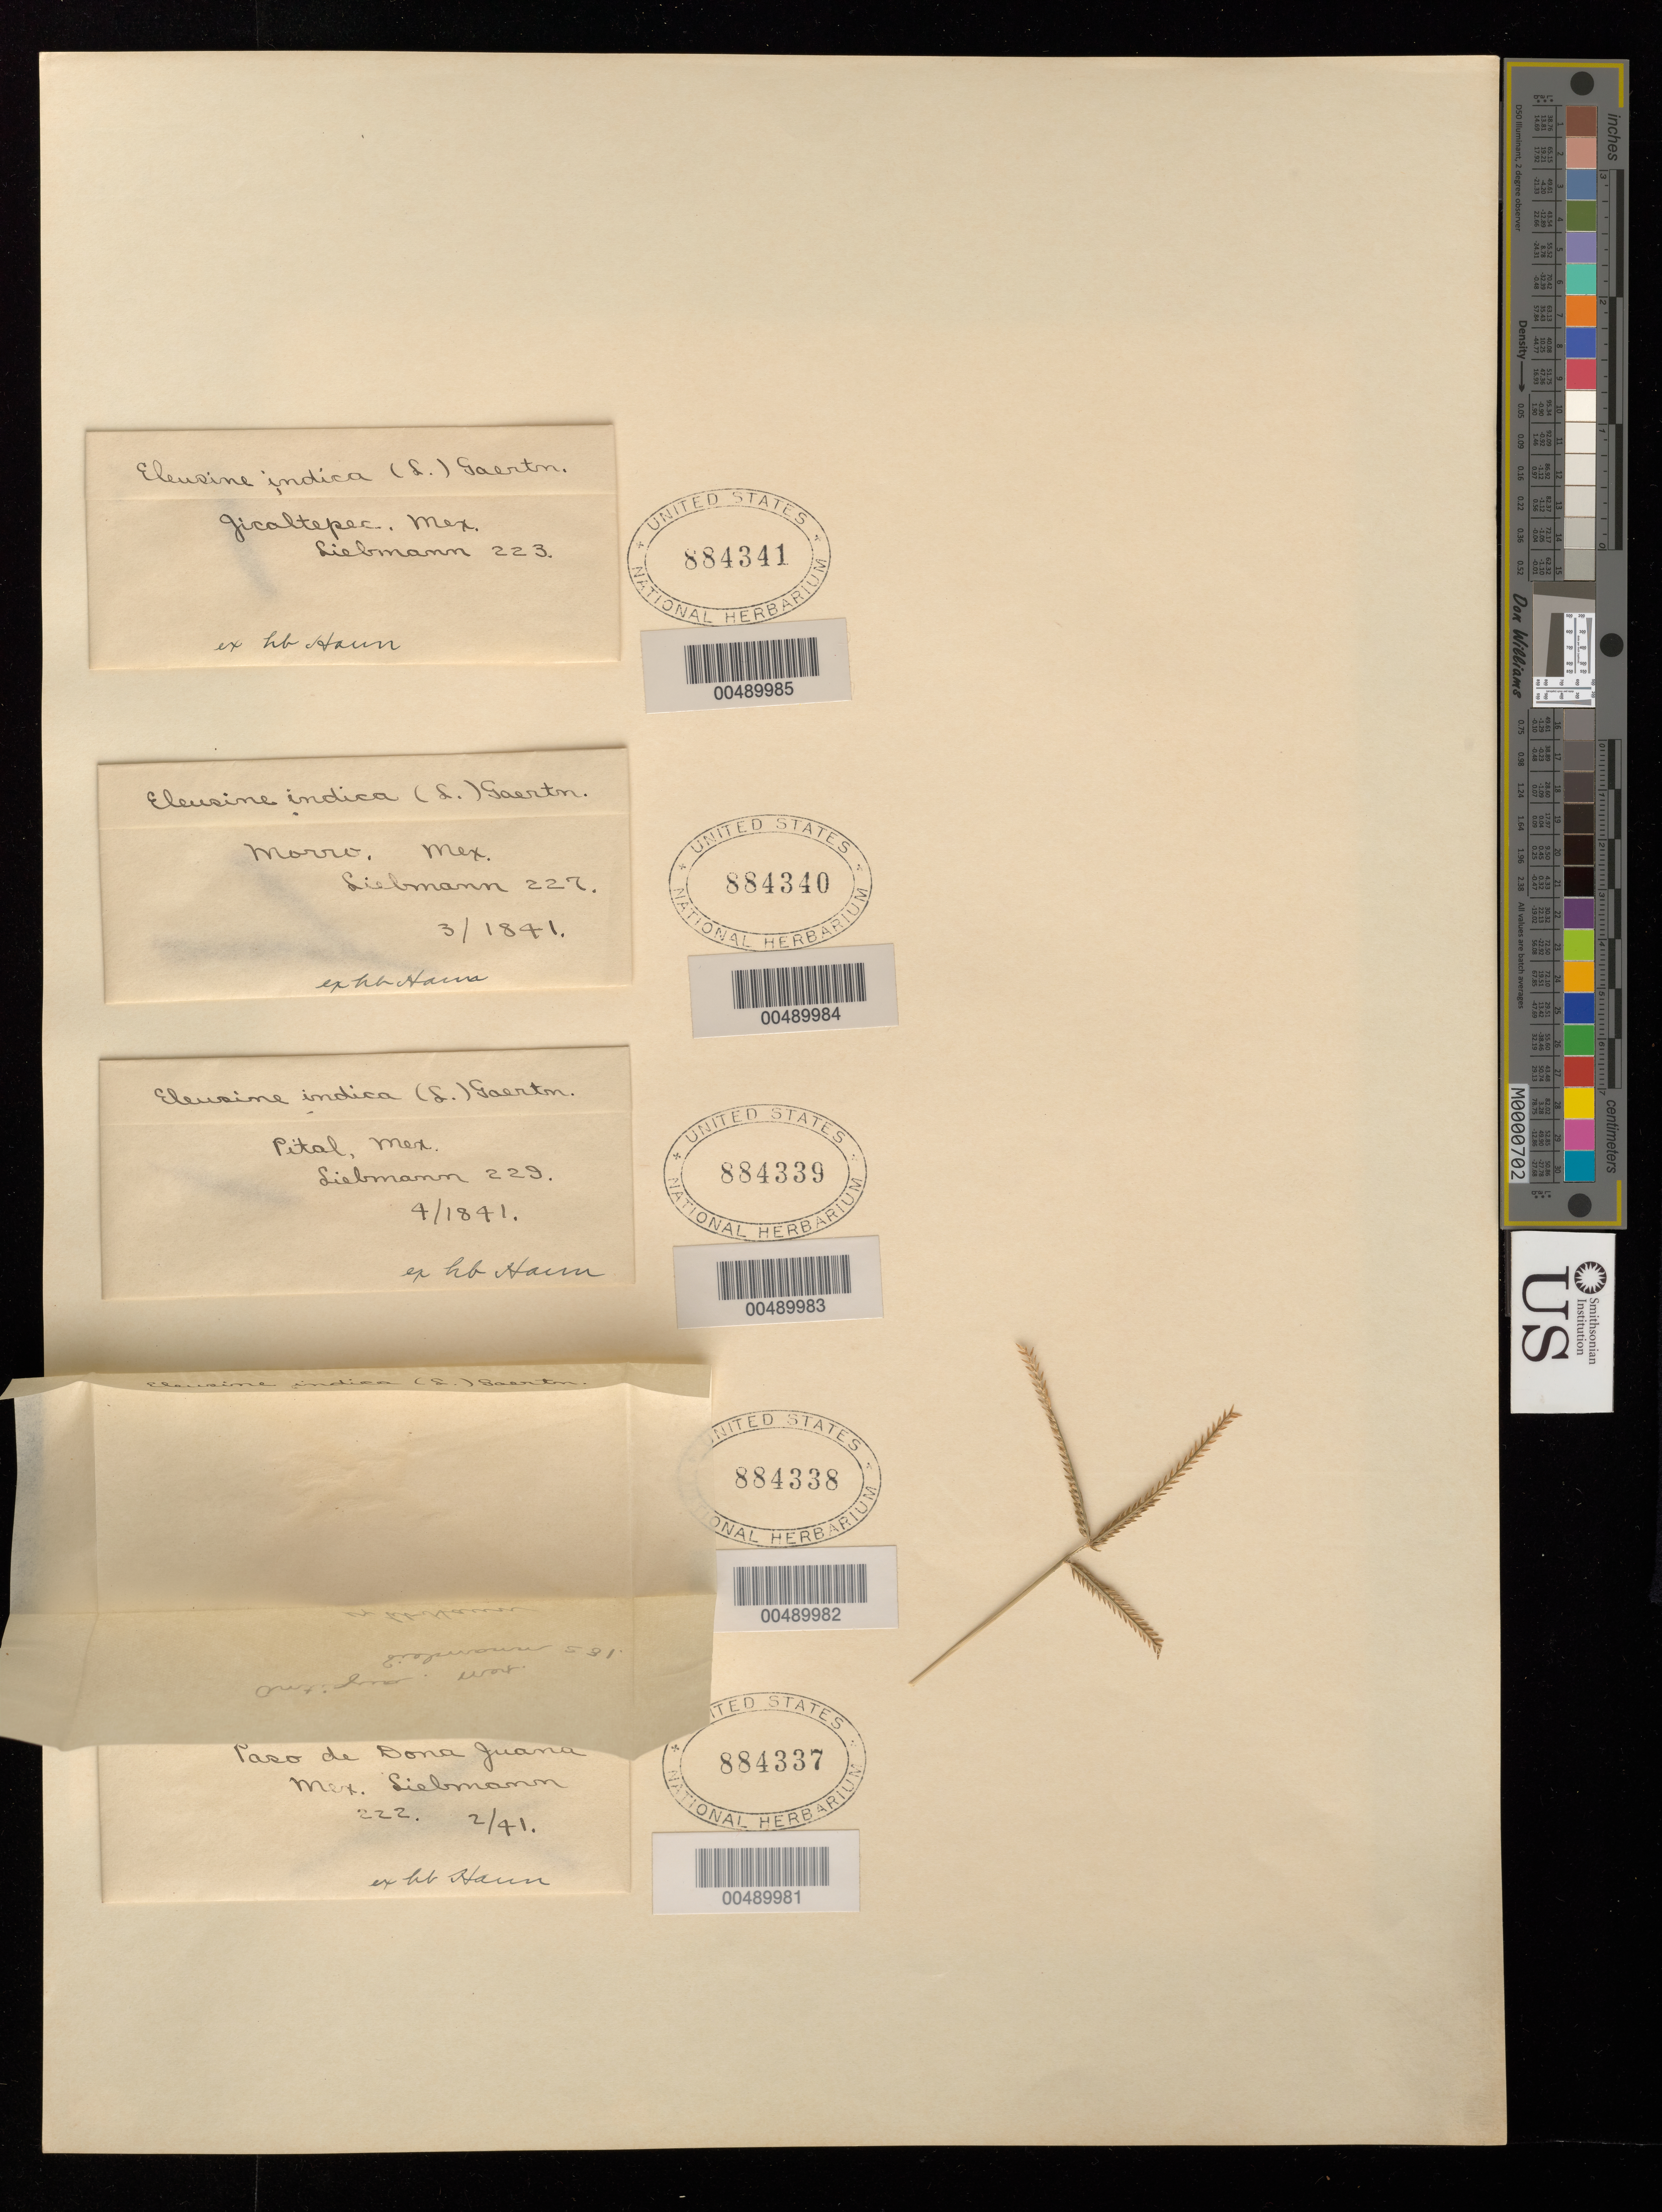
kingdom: Plantae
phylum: Tracheophyta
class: Liliopsida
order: Poales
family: Poaceae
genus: Eleusine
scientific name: Eleusine indica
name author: (L.) Gaertn.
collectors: F. M. Liebmann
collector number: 231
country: Mexico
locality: Antigua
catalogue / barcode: US 884338